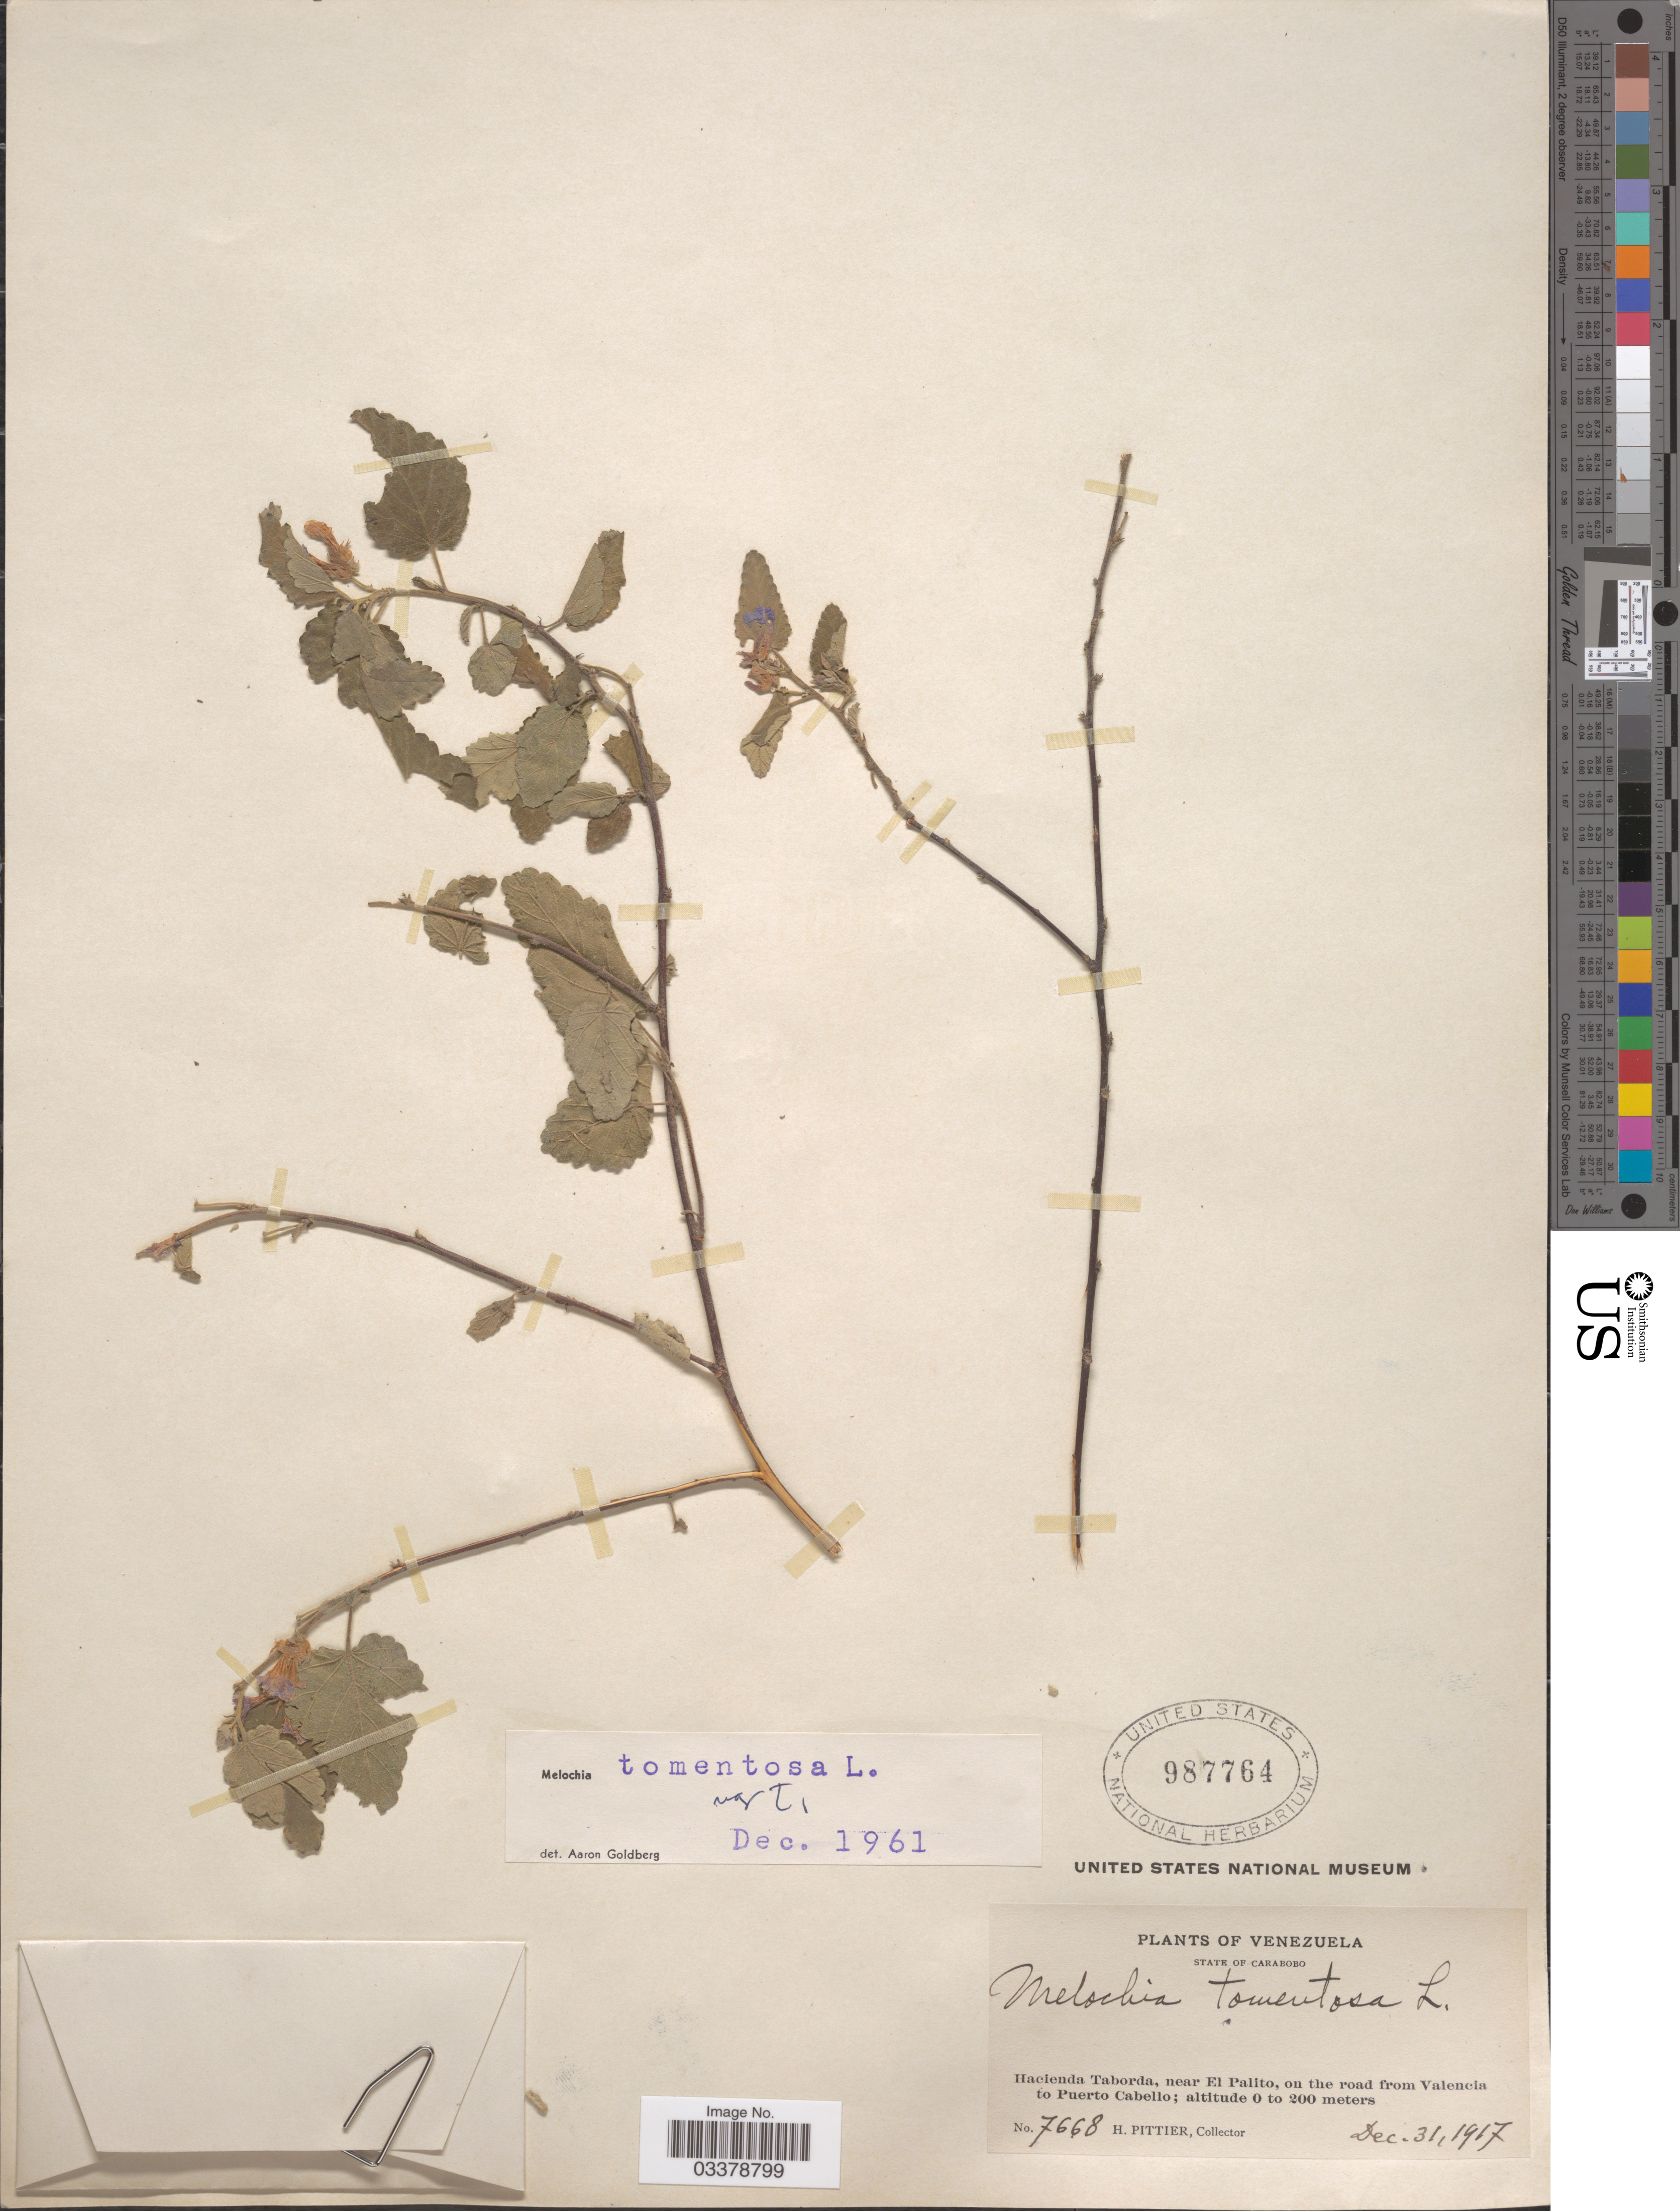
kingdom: Plantae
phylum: Tracheophyta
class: Magnoliopsida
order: Malvales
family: Malvaceae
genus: Melochia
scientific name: Melochia tomentosa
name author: L.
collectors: H. F. Pittier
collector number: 7668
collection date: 1917-12-31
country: Venezuela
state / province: Carabobo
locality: Hacienda Taborda, near El Palito, on the road from Valencia to Puerto Cabello.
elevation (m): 0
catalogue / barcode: US 987764